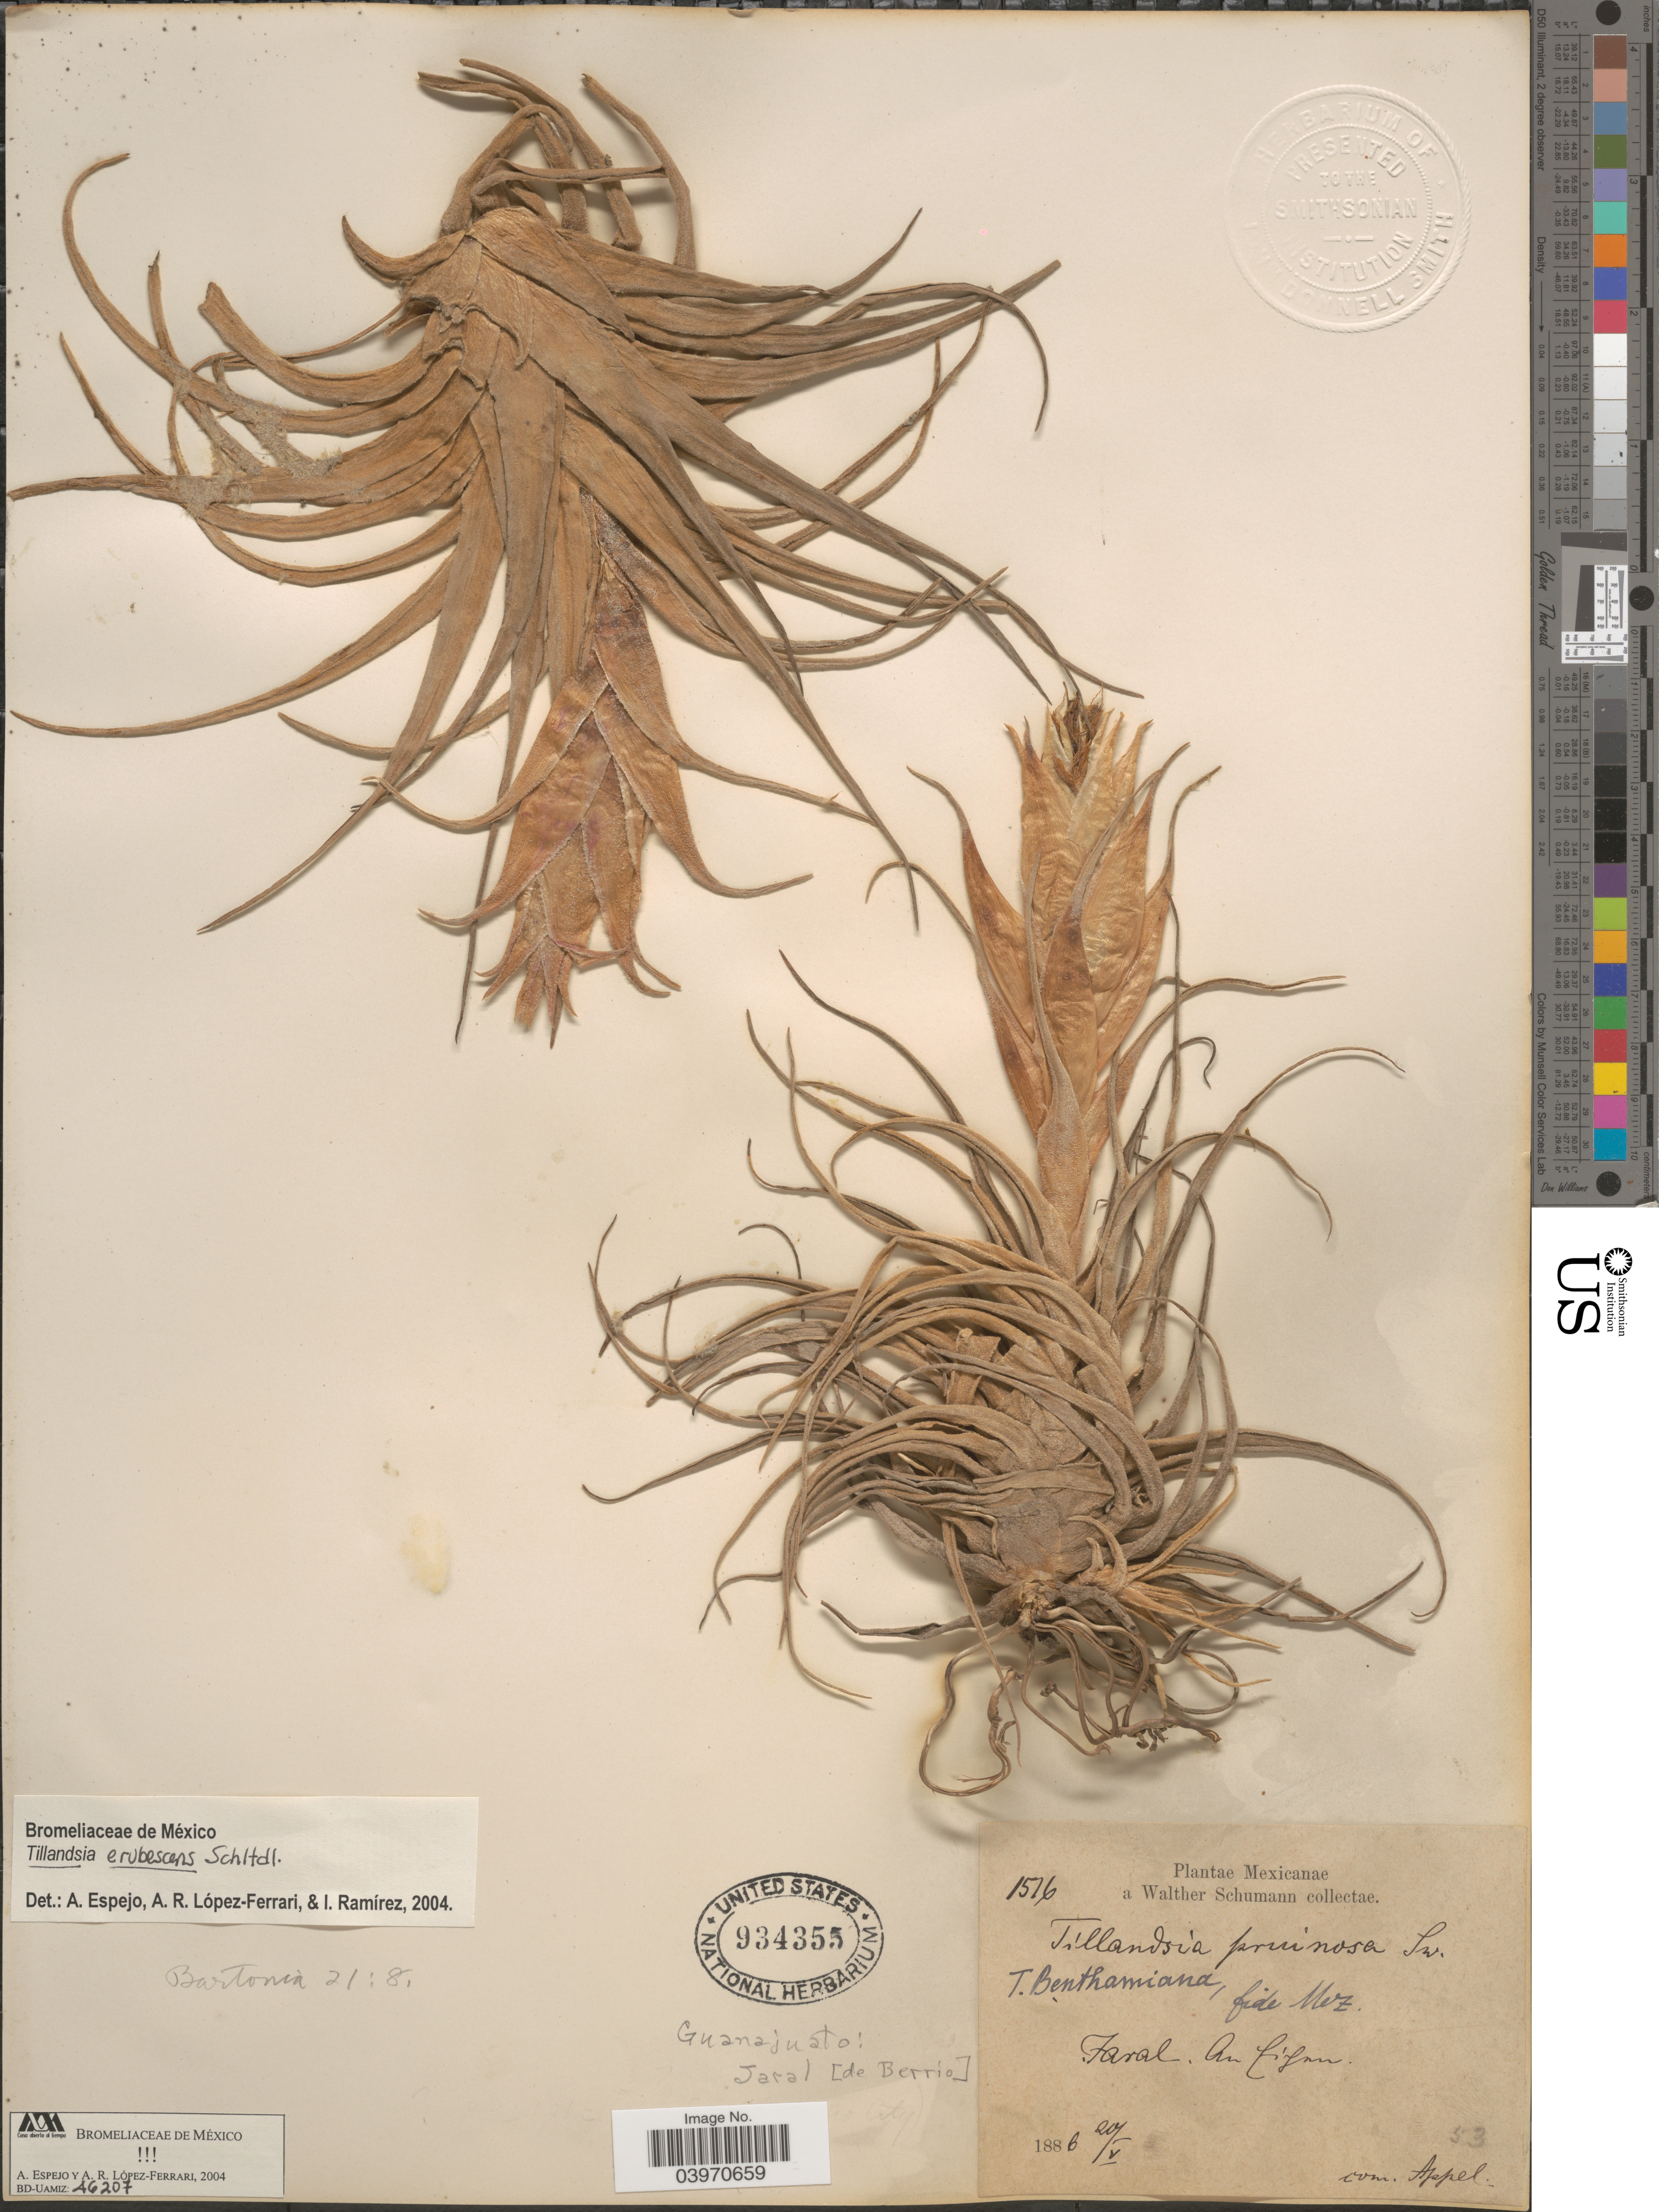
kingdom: Plantae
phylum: Tracheophyta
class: Liliopsida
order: Poales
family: Bromeliaceae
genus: Tillandsia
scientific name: Tillandsia erubescens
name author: Schltdl.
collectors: W. Schumann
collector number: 1516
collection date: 1888-05-20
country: Mexico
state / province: Guanajuato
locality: Jaral An Tifan. Jaral.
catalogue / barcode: US 934355